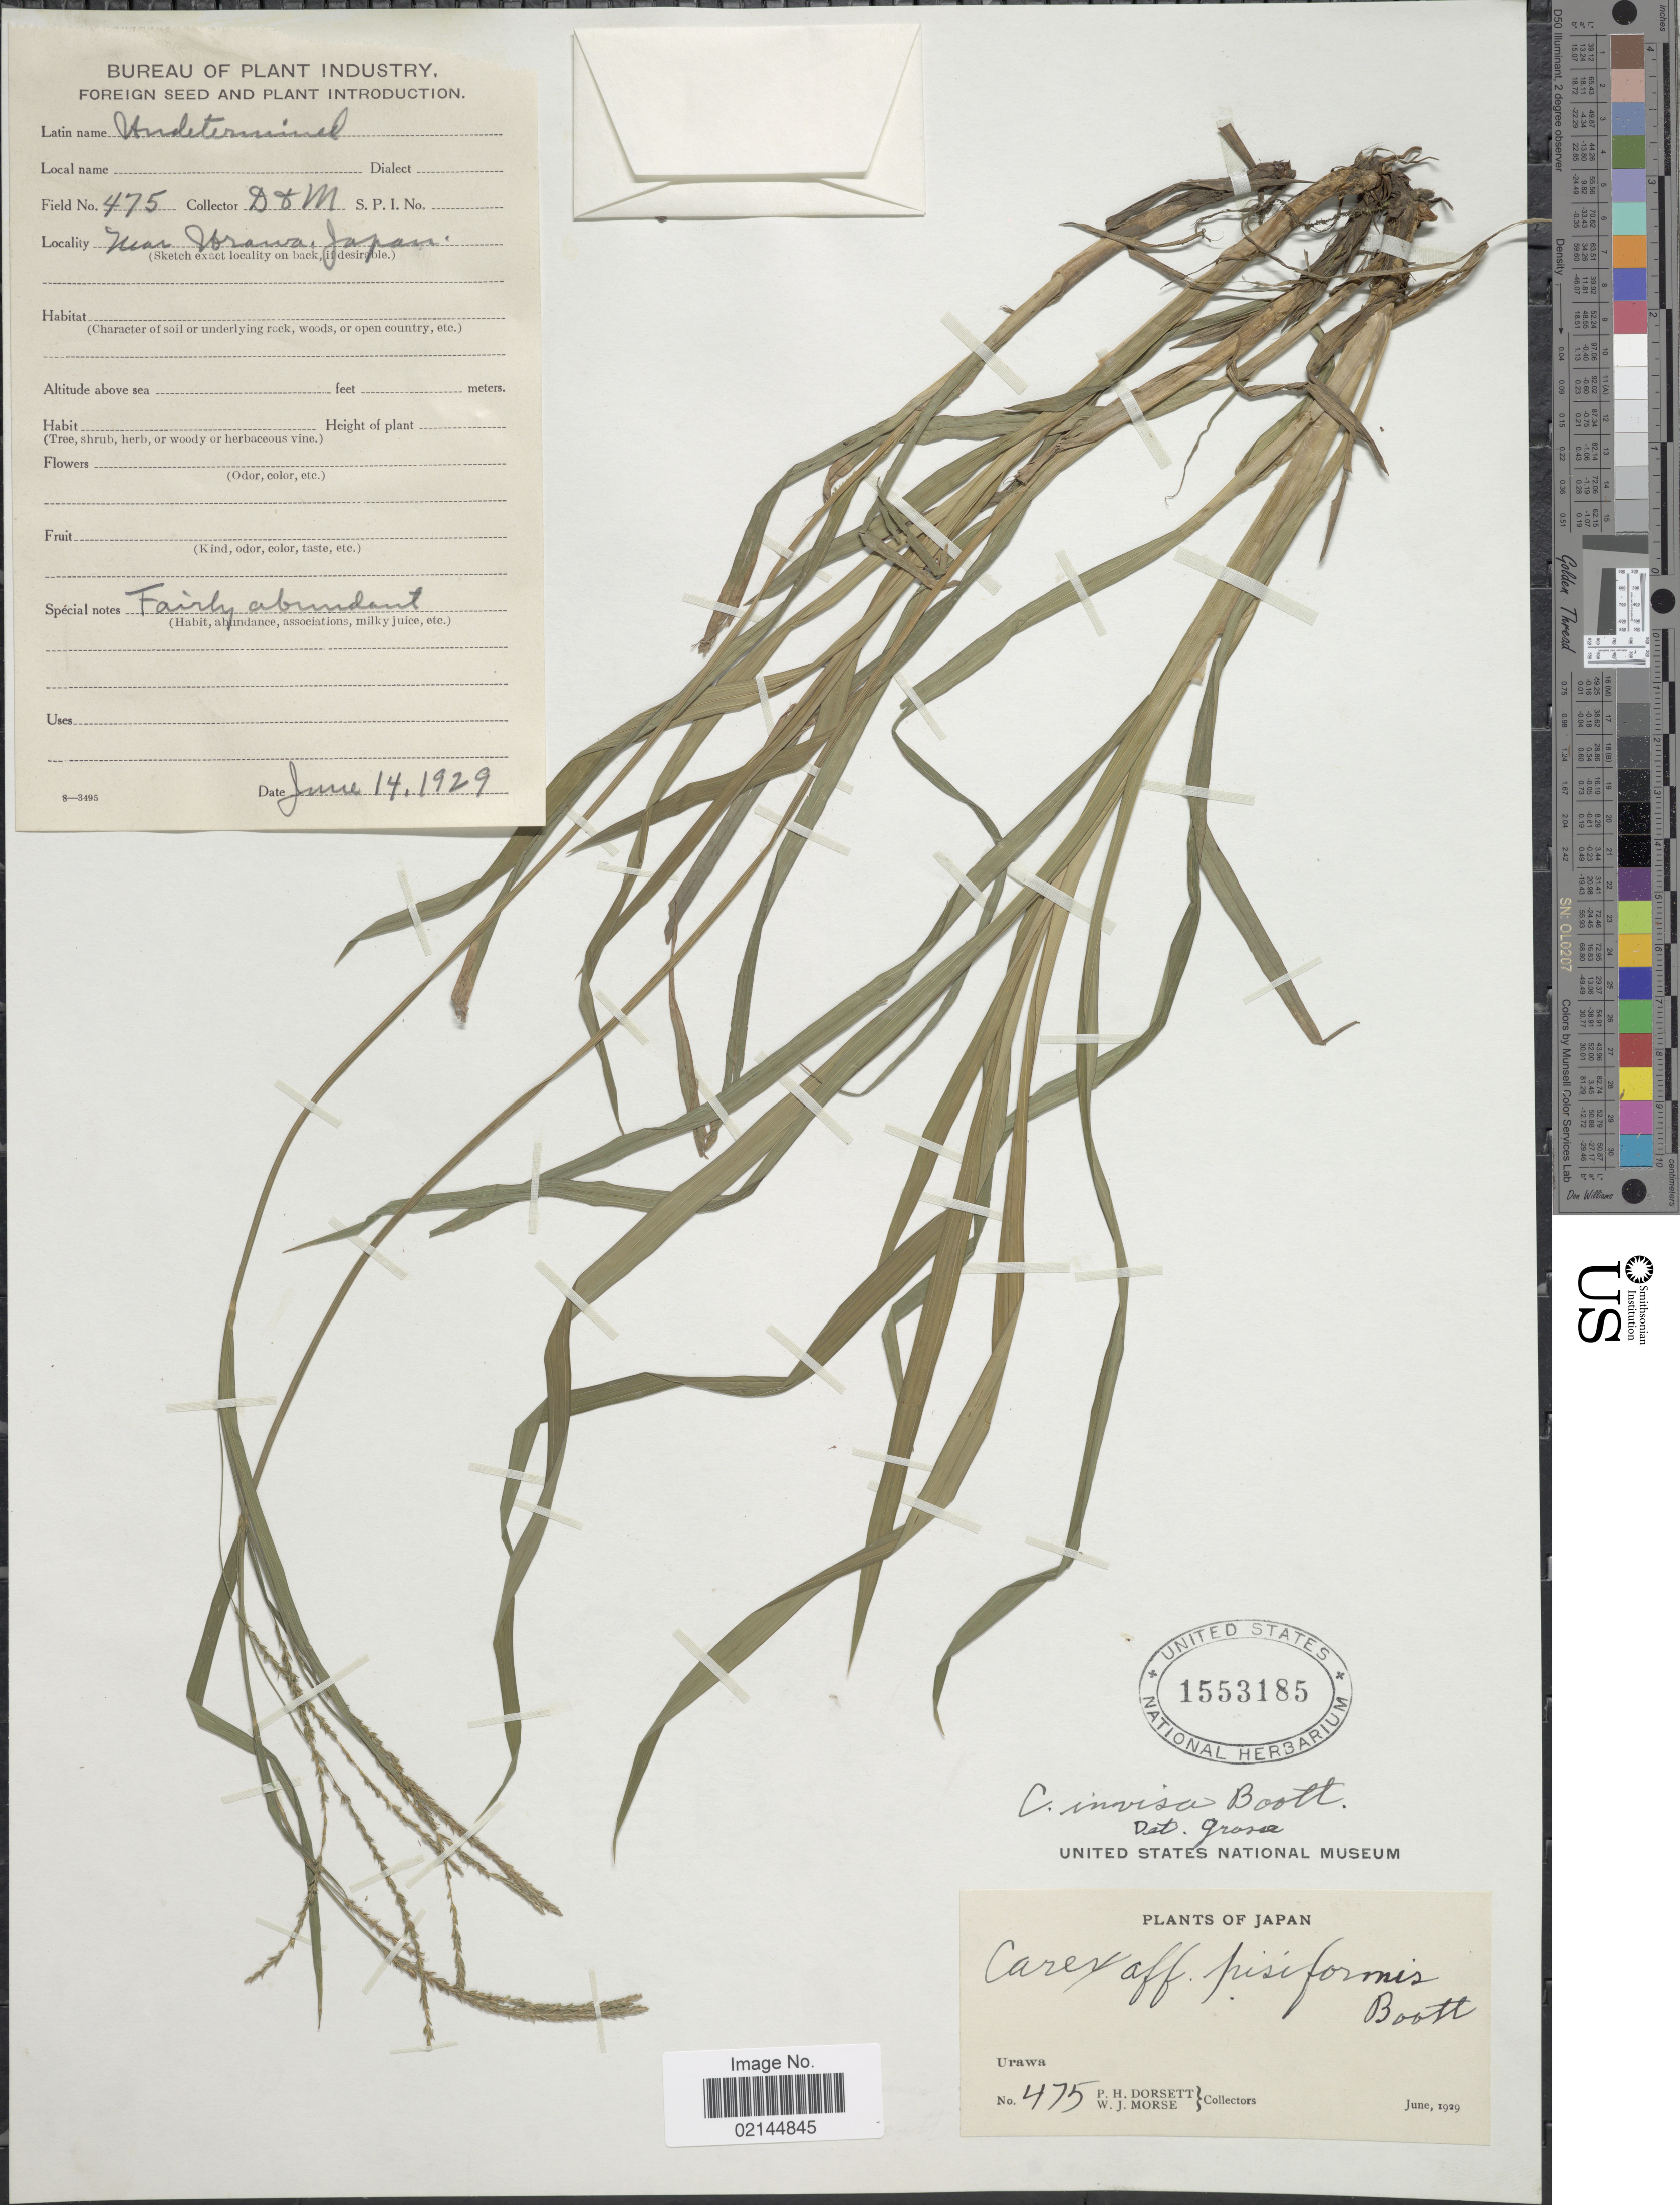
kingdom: Plantae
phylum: Tracheophyta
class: Liliopsida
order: Poales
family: Cyperaceae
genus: Carex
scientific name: Carex incisa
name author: Boott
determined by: Strong, Mark T., (BOT), Smithsonian Institution - National Museum of Natural History (UNITED STATES)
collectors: P. H. Dorsett & W. J. Morse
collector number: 475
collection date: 1929-06-14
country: Japan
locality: Urawa.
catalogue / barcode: US 1553185